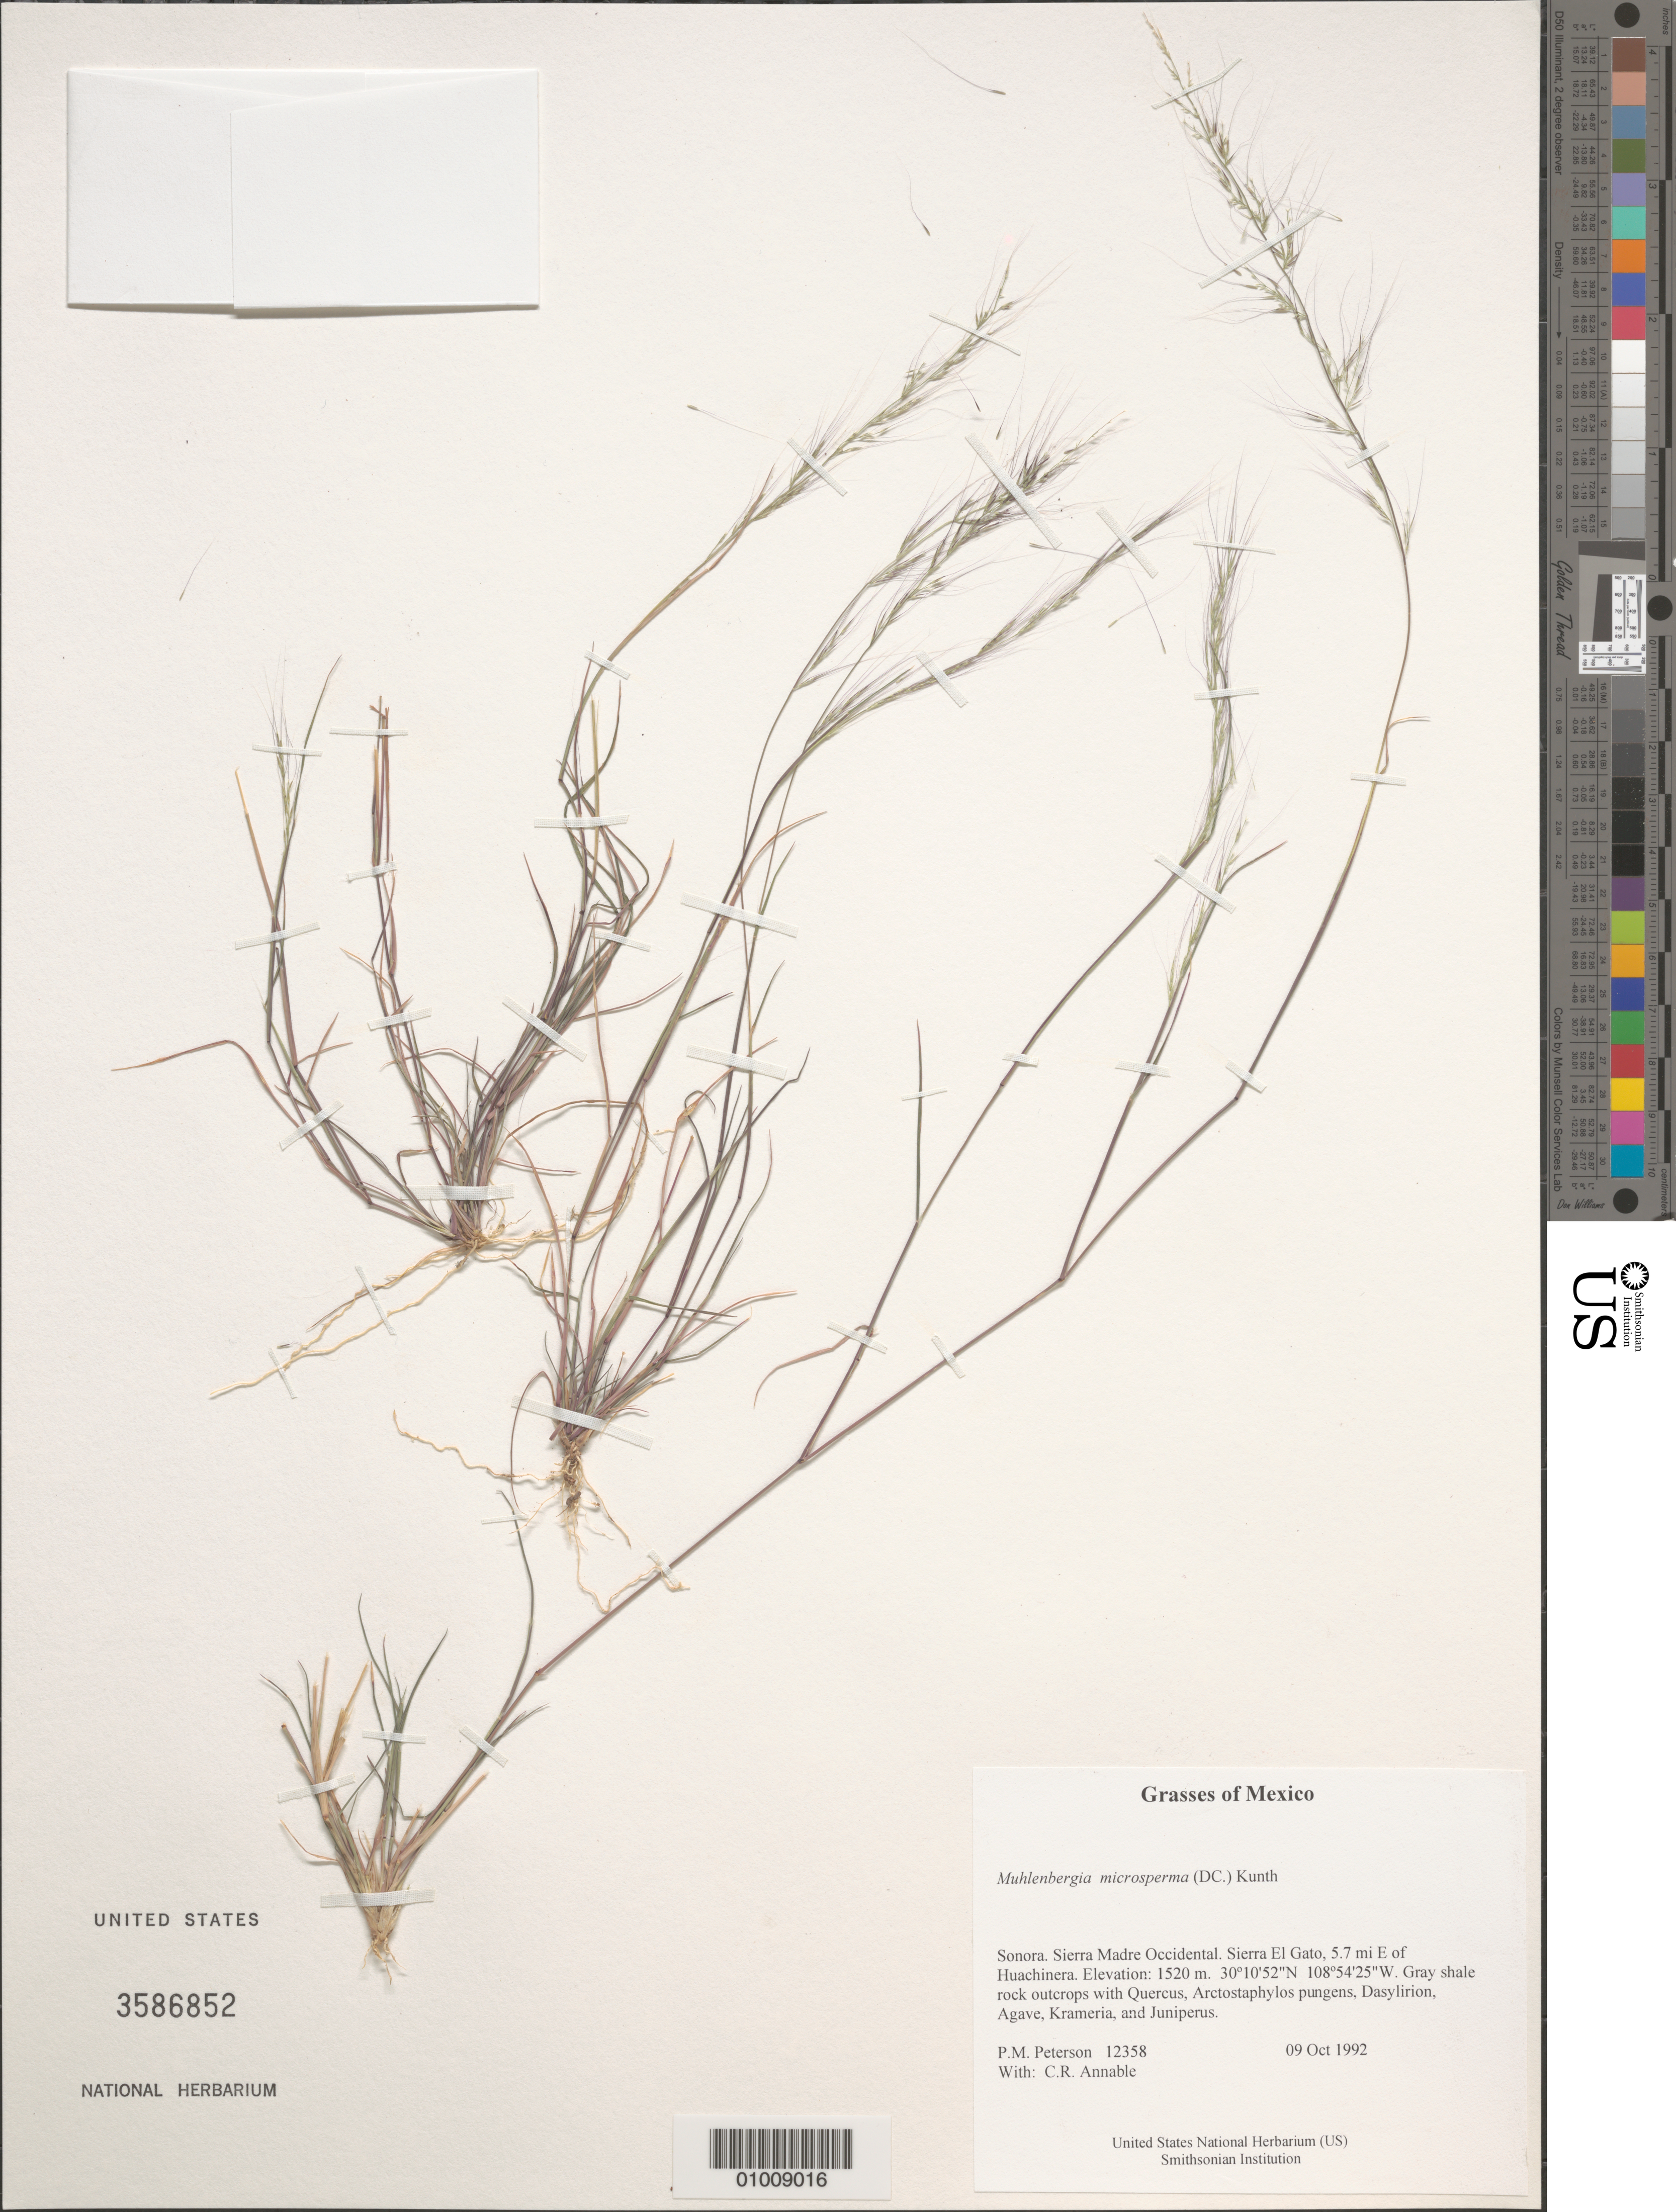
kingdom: Plantae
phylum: Tracheophyta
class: Liliopsida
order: Poales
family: Poaceae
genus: Muhlenbergia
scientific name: Muhlenbergia microsperma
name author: (DC.) Kunth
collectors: P. M. Peterson & C. R. Annable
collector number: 12358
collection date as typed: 09 Oct 1992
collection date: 1992-10-09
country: Mexico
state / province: Sonora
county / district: Sierra Madre Occidental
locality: Sierra El Gato, 5.7 mi E of Huachinera.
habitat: Gray shale rock outcrops with Quercus, Arctostaphylos pungens, Dasylirion, Agave, Krameria, and Juniperus.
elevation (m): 1520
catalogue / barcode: US 3586852